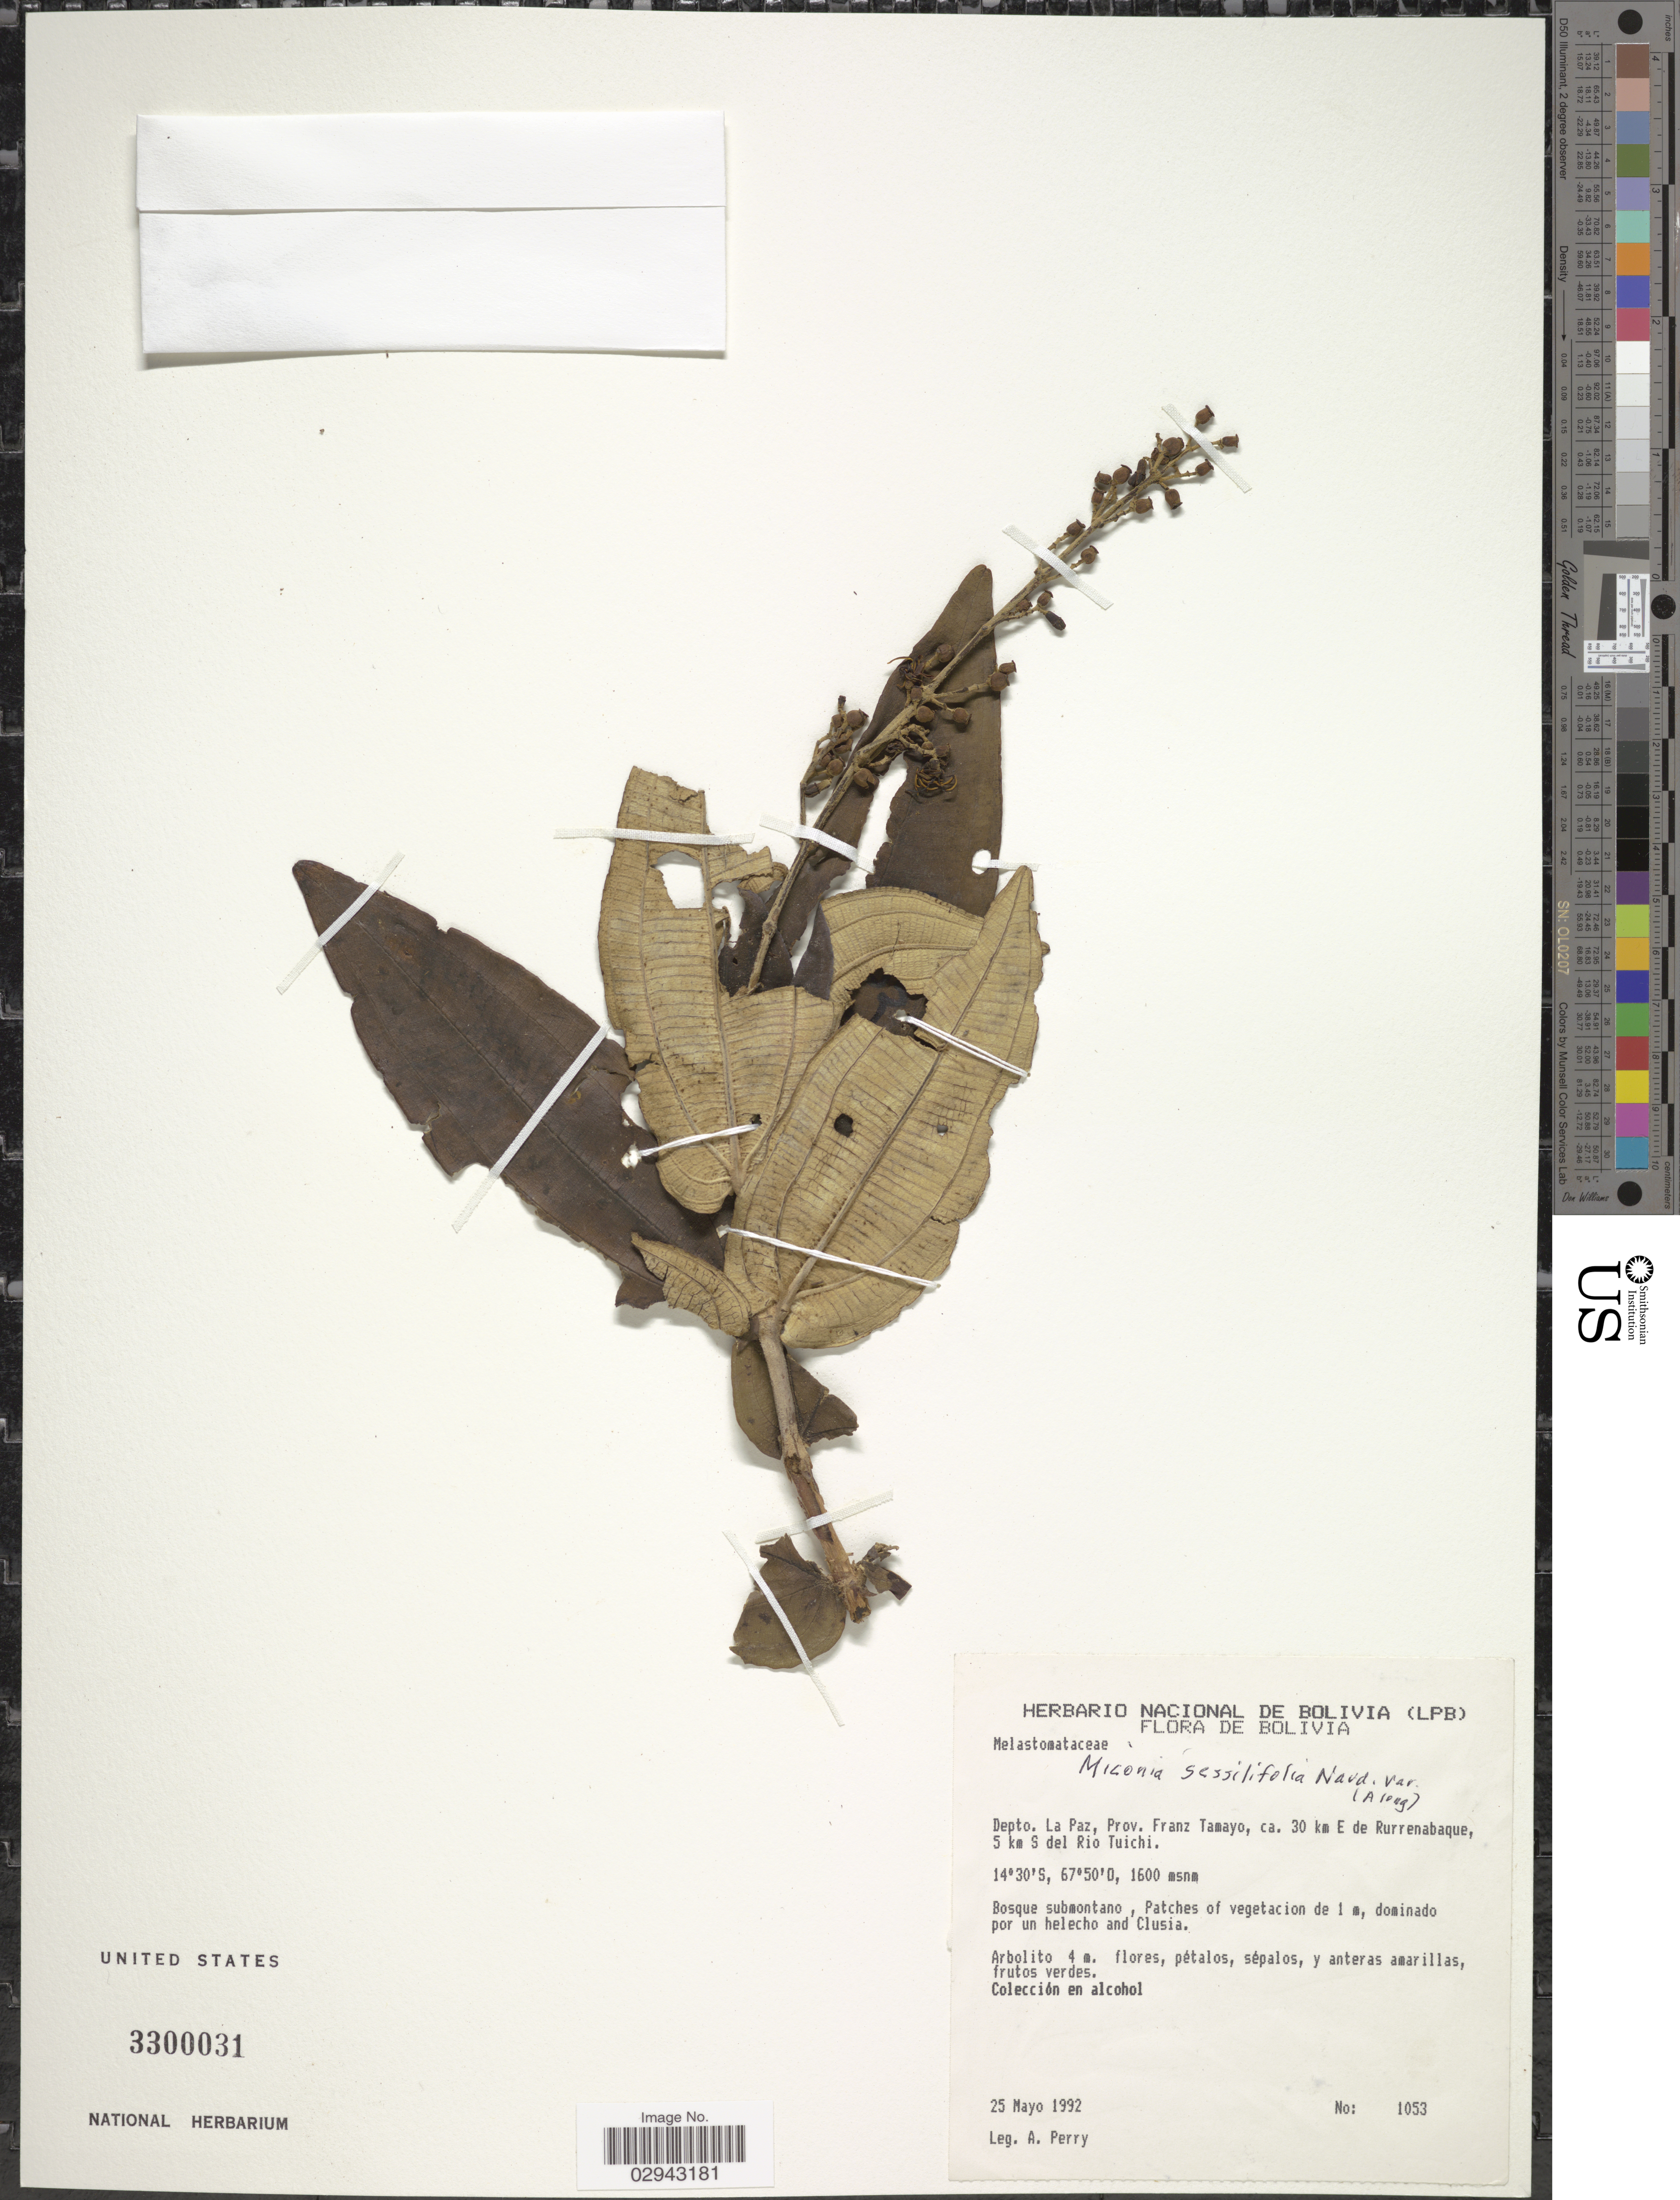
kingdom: Plantae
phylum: Tracheophyta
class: Magnoliopsida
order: Myrtales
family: Melastomataceae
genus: Miconia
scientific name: Miconia subsessilifolia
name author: Wurdack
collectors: A. Perry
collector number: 1053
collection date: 1992-05-25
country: Bolivia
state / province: La Paz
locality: Depto. La Paz, Prov. Franz Tamayo, ca. 30 km E de Rurrenabaque, 5 km S del Rio Tuichi.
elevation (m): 1600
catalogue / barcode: US 3300031